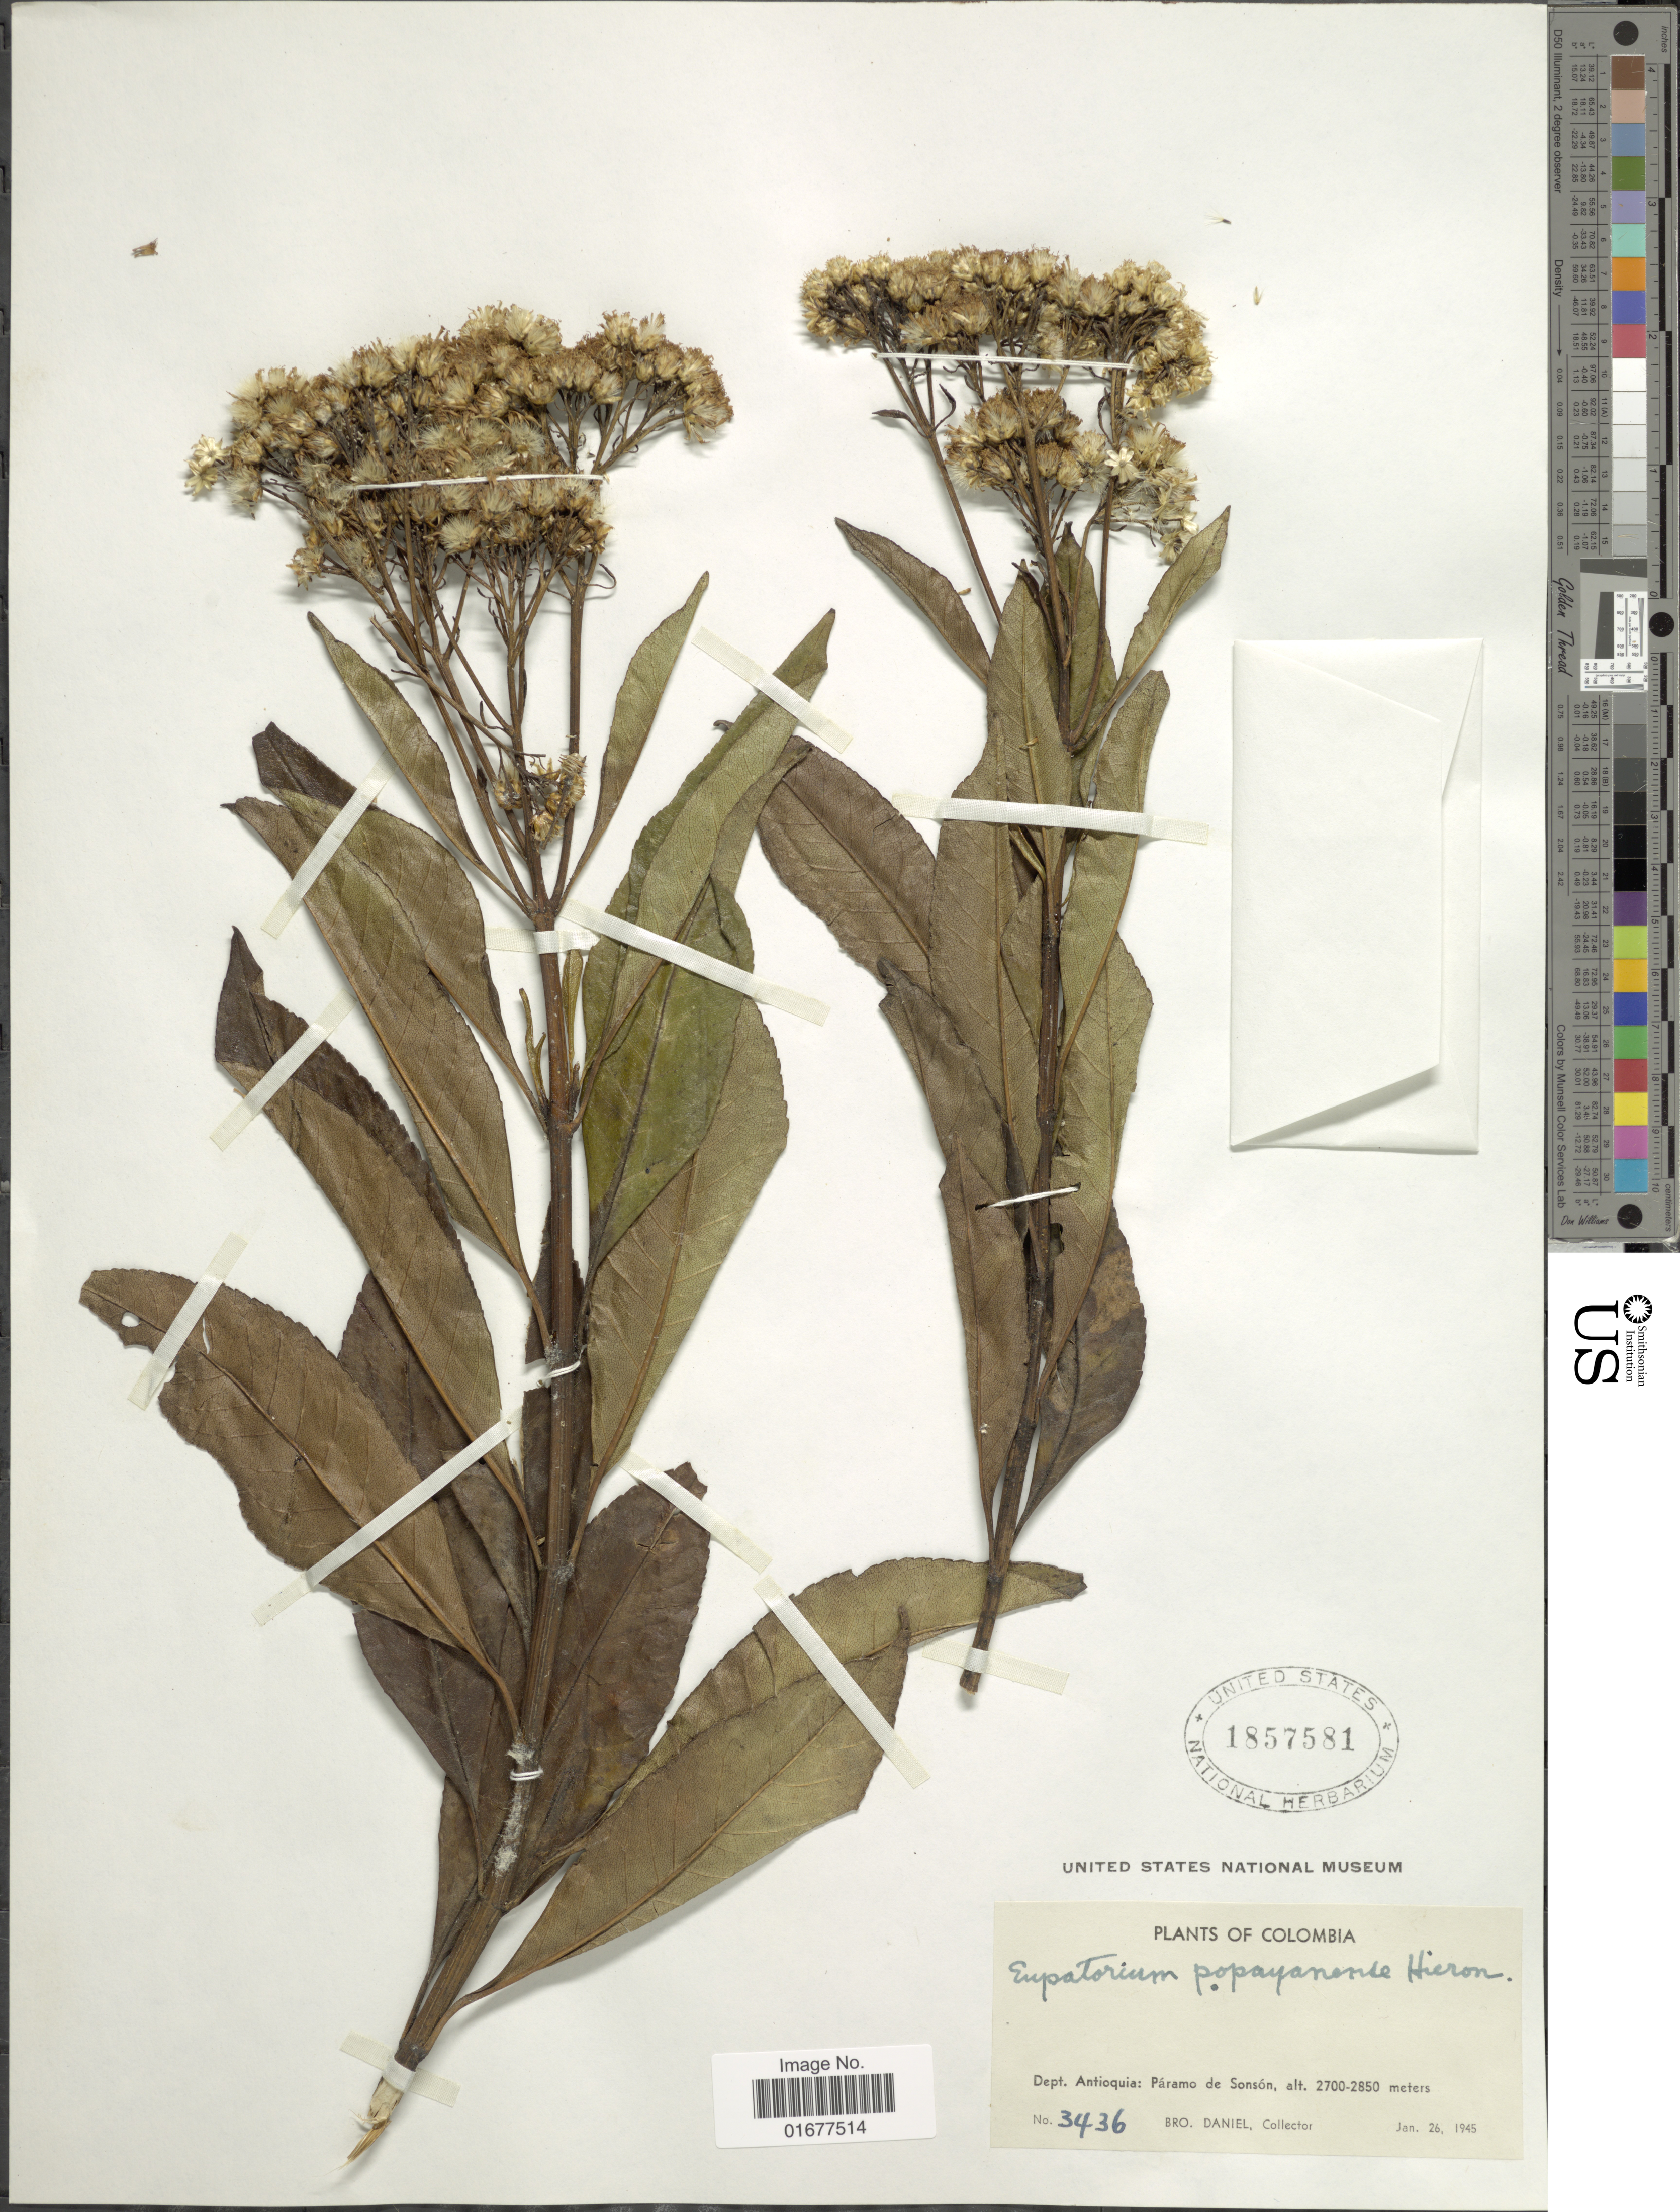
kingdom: Plantae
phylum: Tracheophyta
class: Magnoliopsida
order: Asterales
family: Asteraceae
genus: Ageratina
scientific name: Ageratina popayanensis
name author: (H. Rob.) R.M. King & H. Rob.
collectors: Bro. Daniel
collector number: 3436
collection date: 1945-01-26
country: Colombia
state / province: Antioquia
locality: Paramo de Sonson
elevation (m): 2700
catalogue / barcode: US 1857581